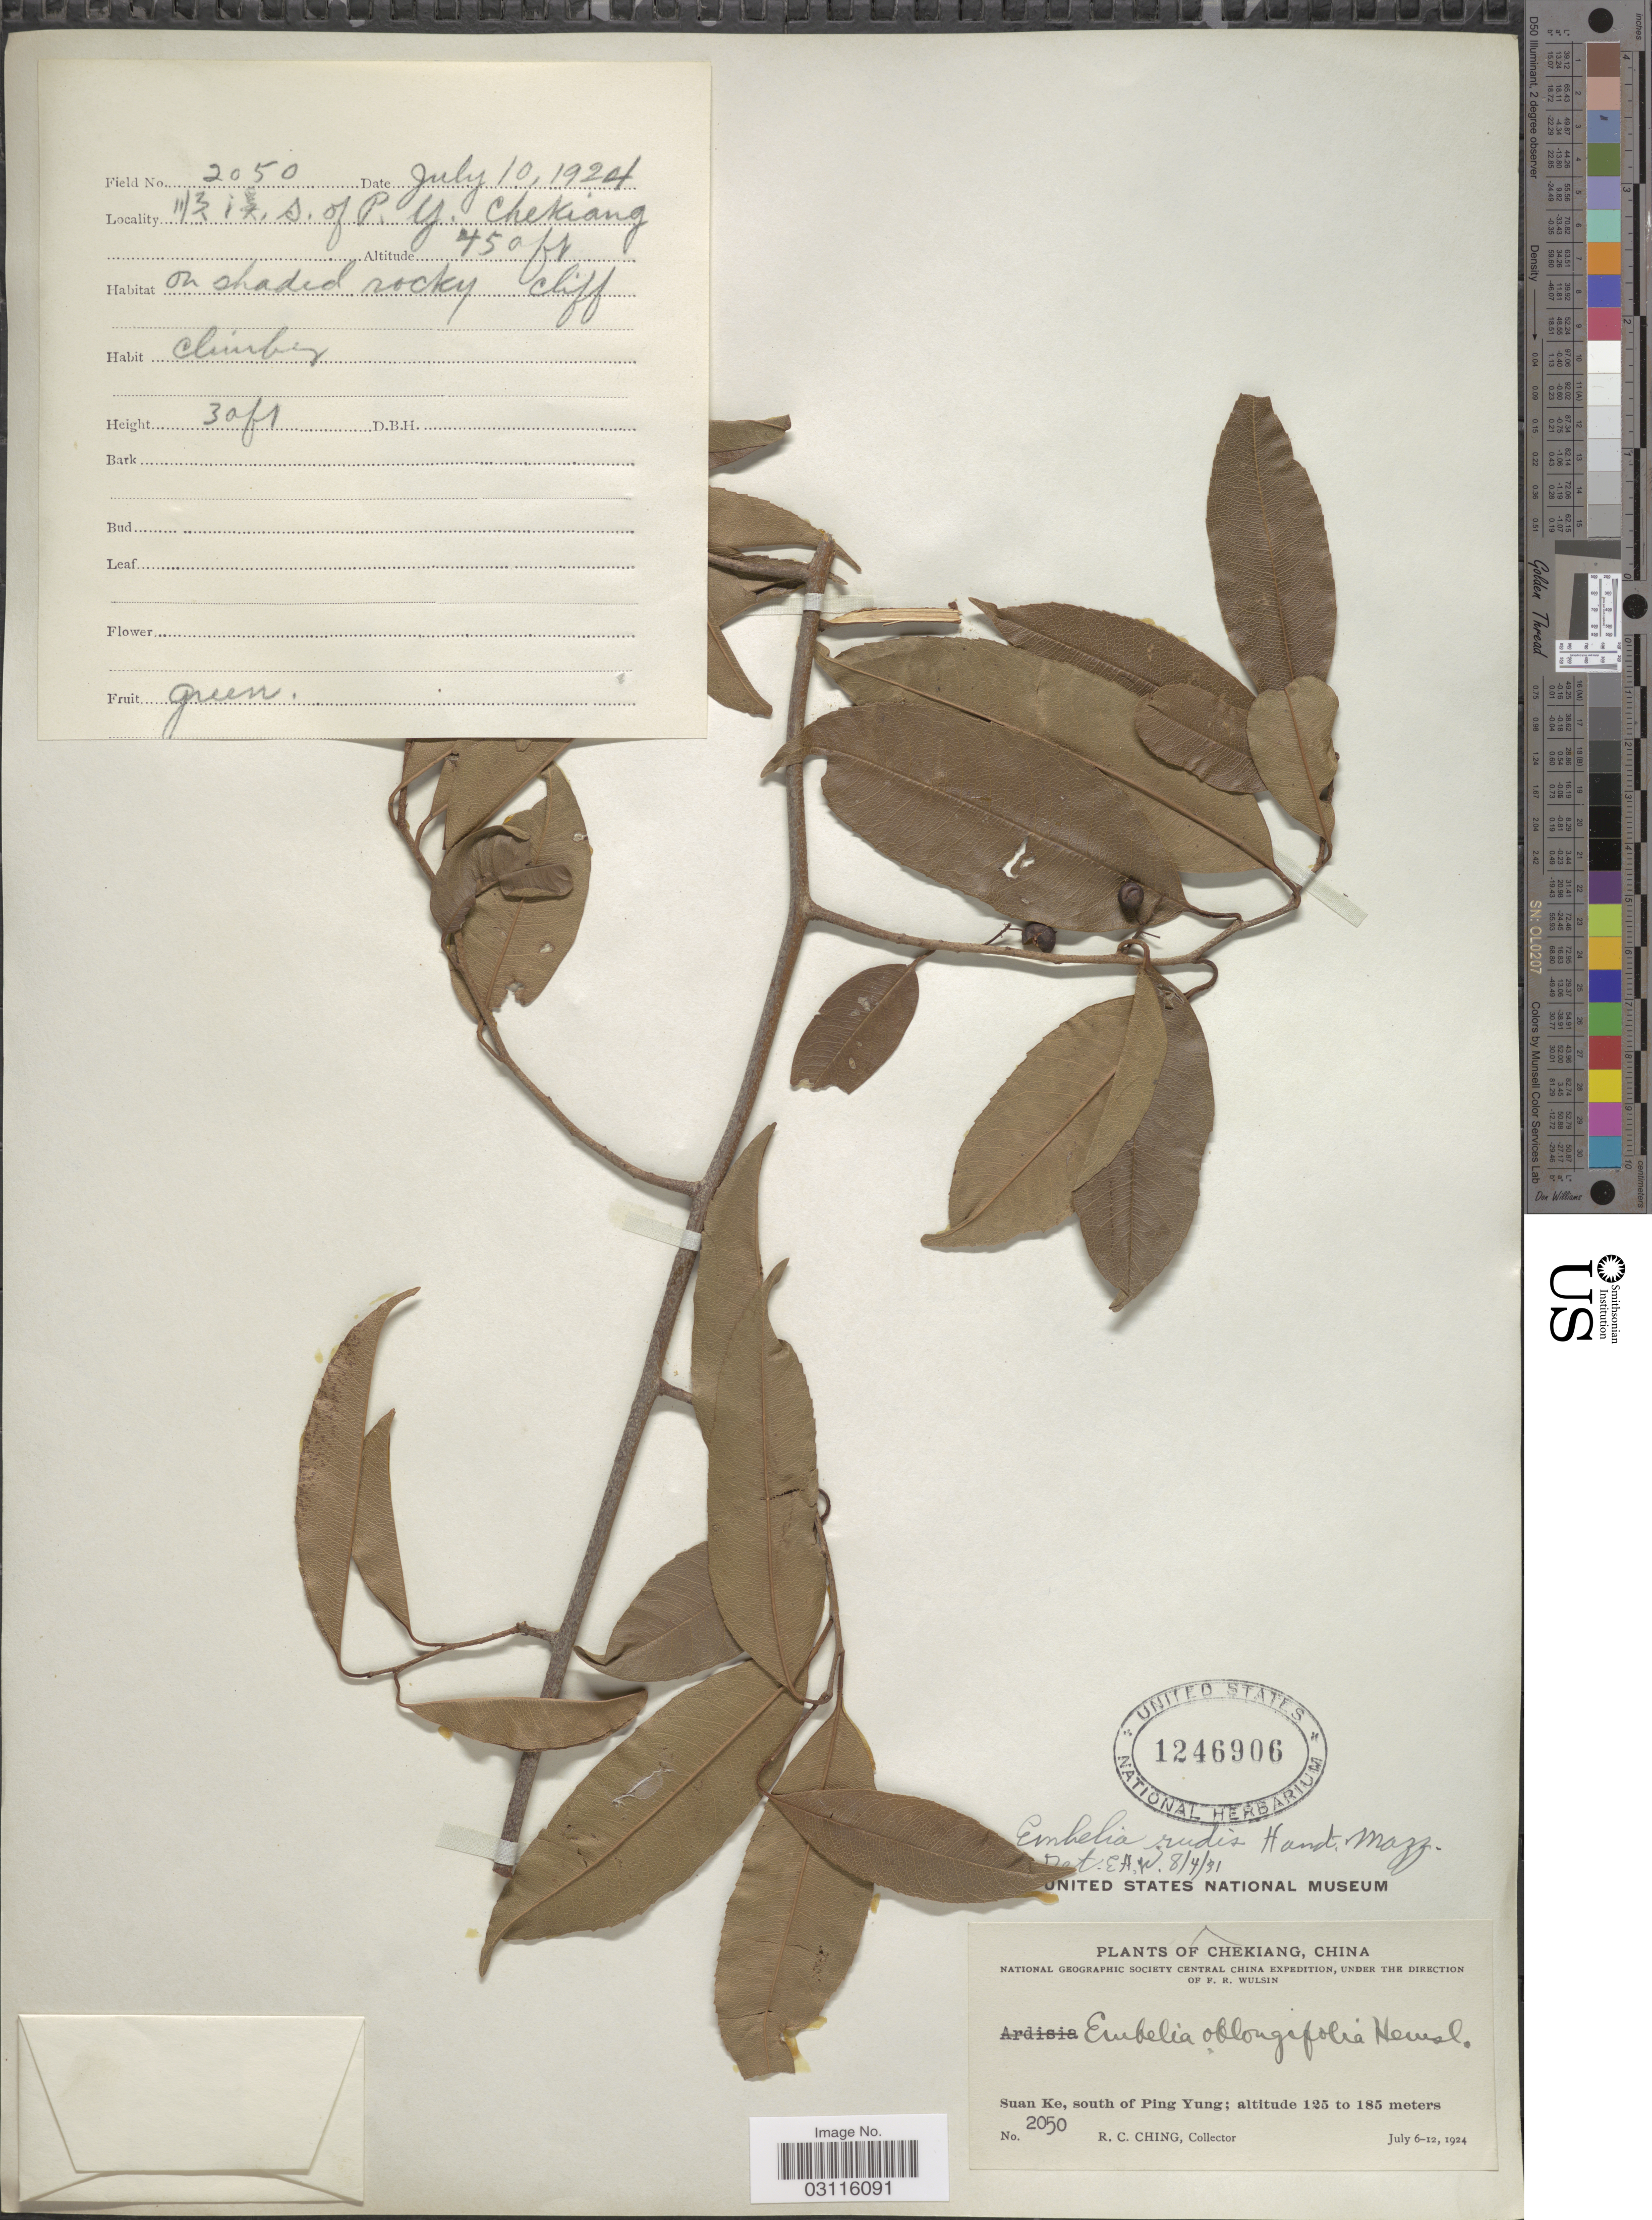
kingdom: Plantae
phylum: Tracheophyta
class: Magnoliopsida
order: Ericales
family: Primulaceae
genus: Embelia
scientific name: Embelia rudis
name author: Hand.-Mazz.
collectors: R. C. Ching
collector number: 2050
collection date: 1924-07-10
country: China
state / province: Zhejiang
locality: Suan Ke, south of Ping Yung, X, s. of P.Y., Chekiang.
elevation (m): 137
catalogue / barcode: US 1246906